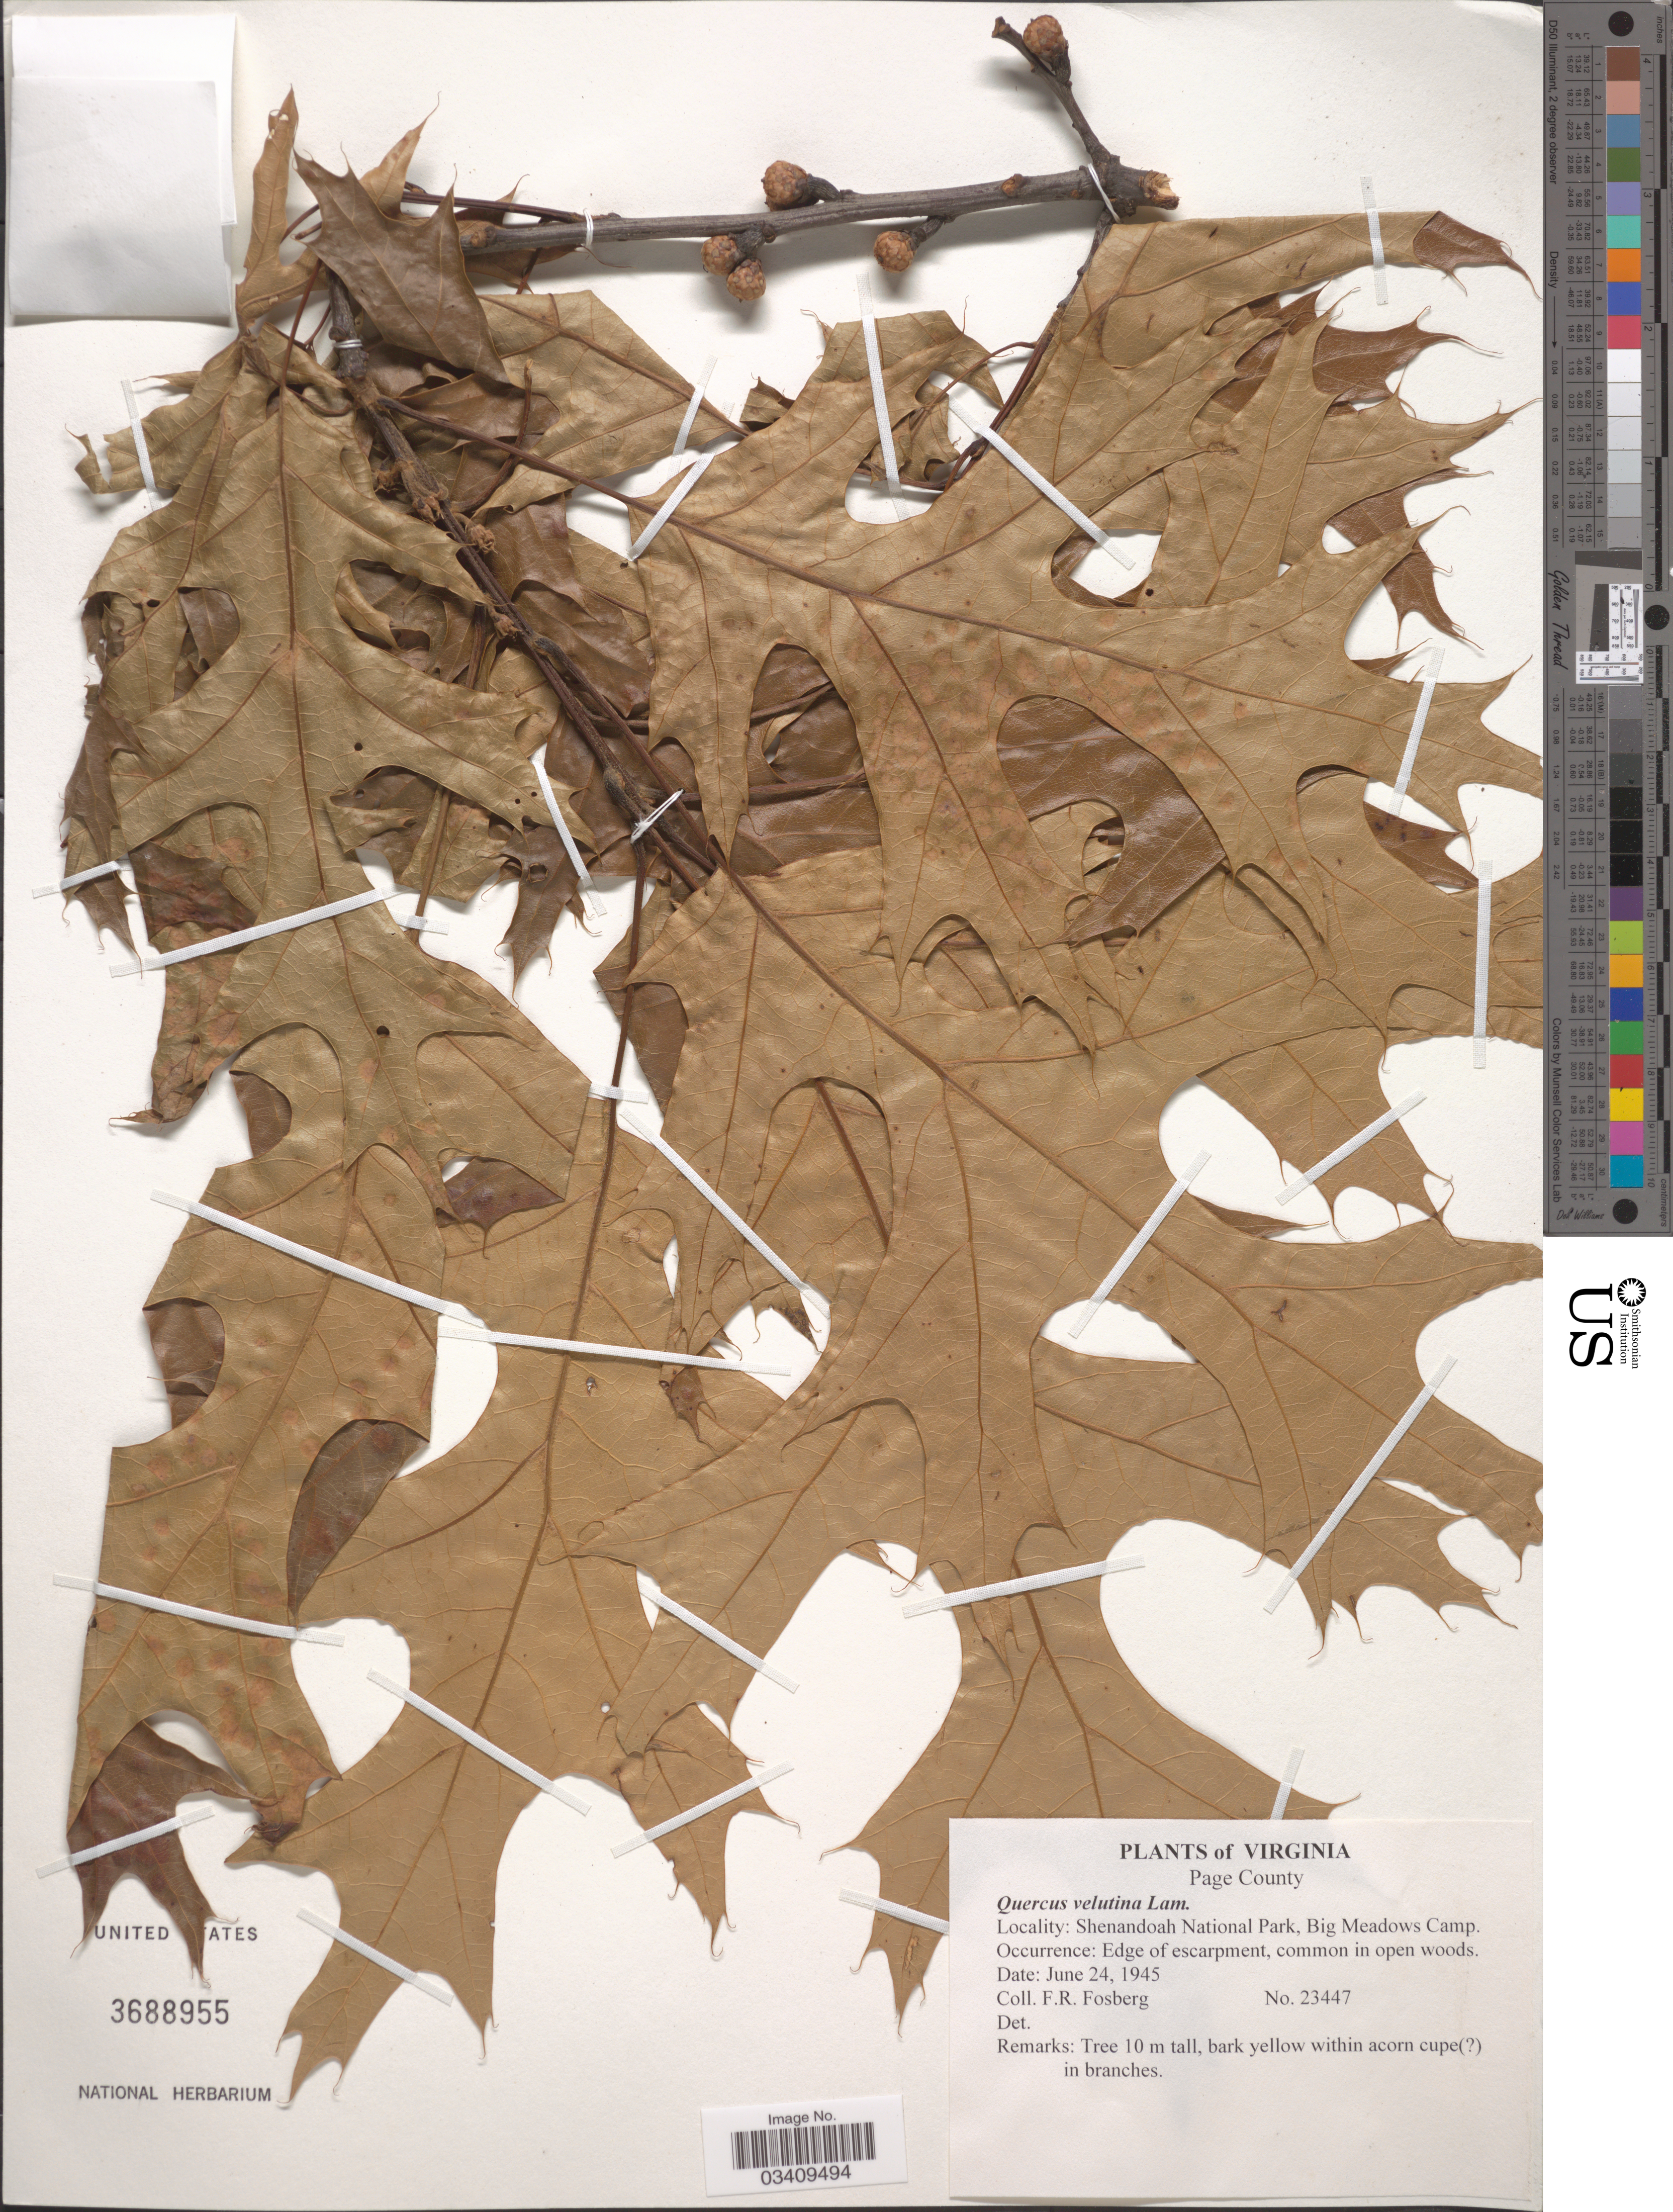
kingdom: Plantae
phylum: Tracheophyta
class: Magnoliopsida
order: Fagales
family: Fagaceae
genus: Quercus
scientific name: Quercus velutina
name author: Lam.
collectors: F. R. Fosberg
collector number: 23447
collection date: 1945-06-24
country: United States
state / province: Virginia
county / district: Page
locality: Shenandoah National Park, Big Meadows Camp.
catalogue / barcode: US 3688955